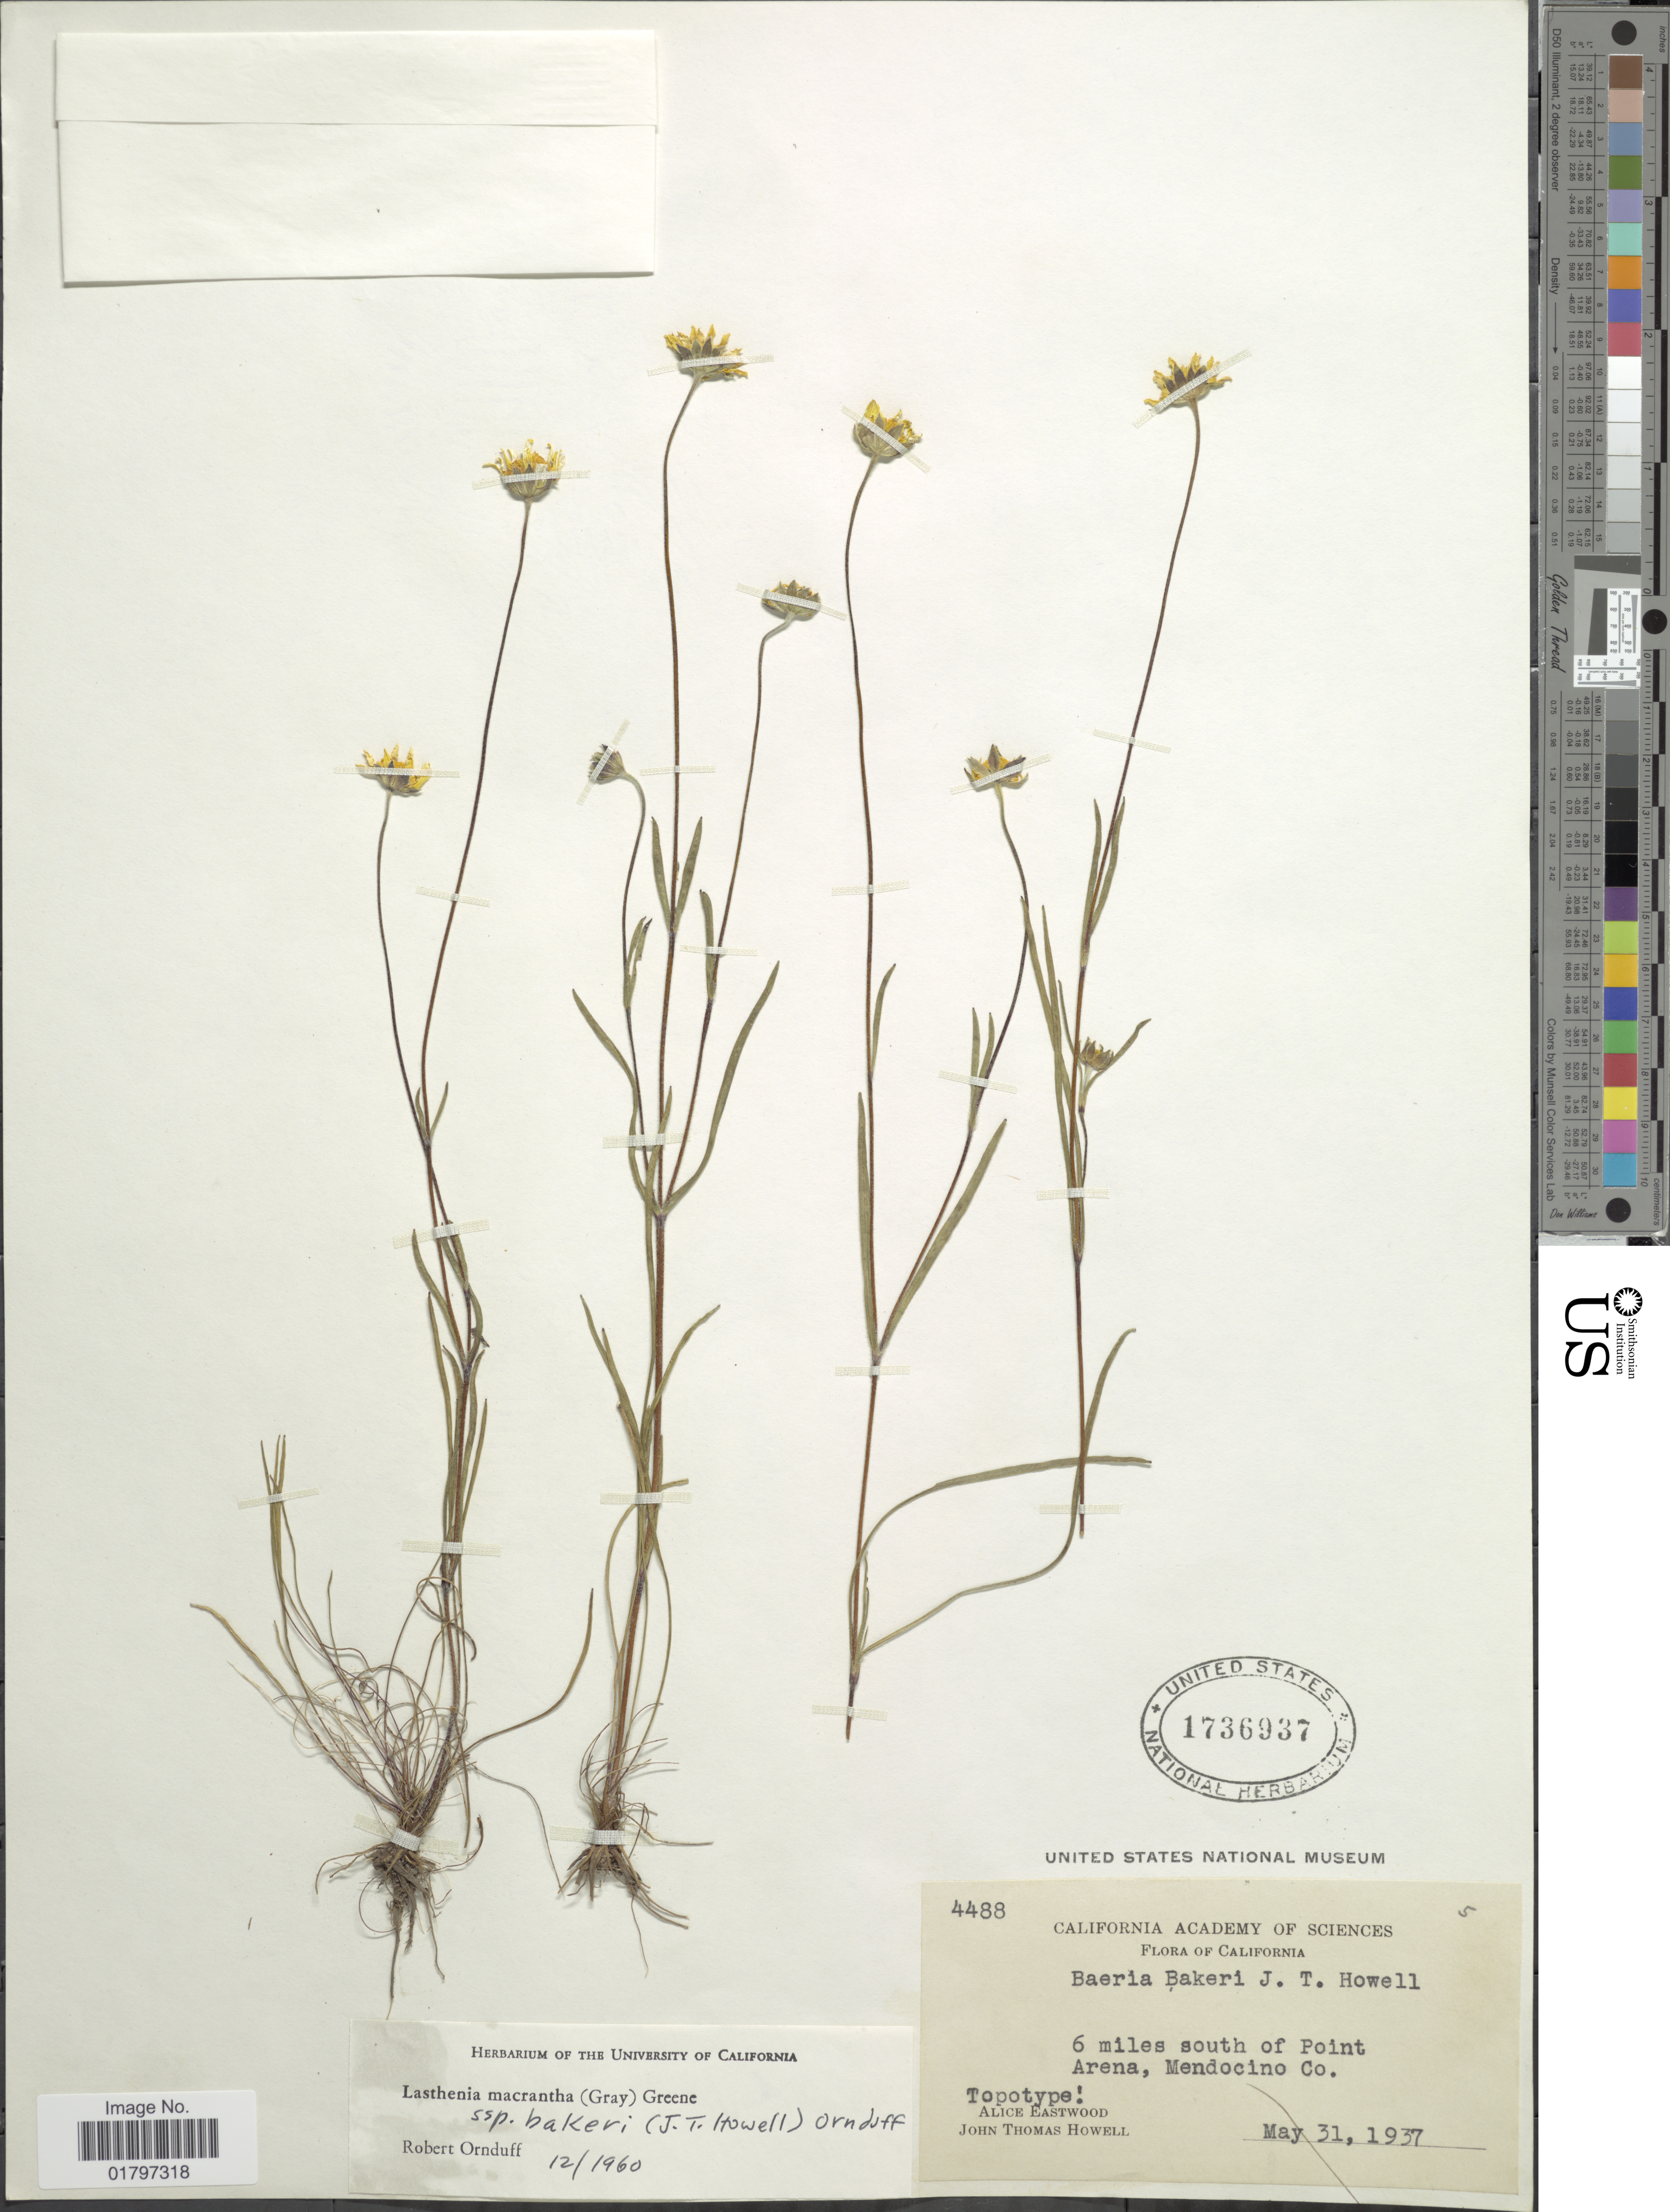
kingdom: Plantae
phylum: Tracheophyta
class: Magnoliopsida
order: Asterales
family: Asteraceae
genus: Lasthenia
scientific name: Lasthenia lasthemia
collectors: A. Eastwood & J. T. Howell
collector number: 4488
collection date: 1937-05-31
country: United States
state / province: California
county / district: Mendocino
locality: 6 miles south of Point Arena, Mendocino Co.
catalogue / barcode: US 1736937